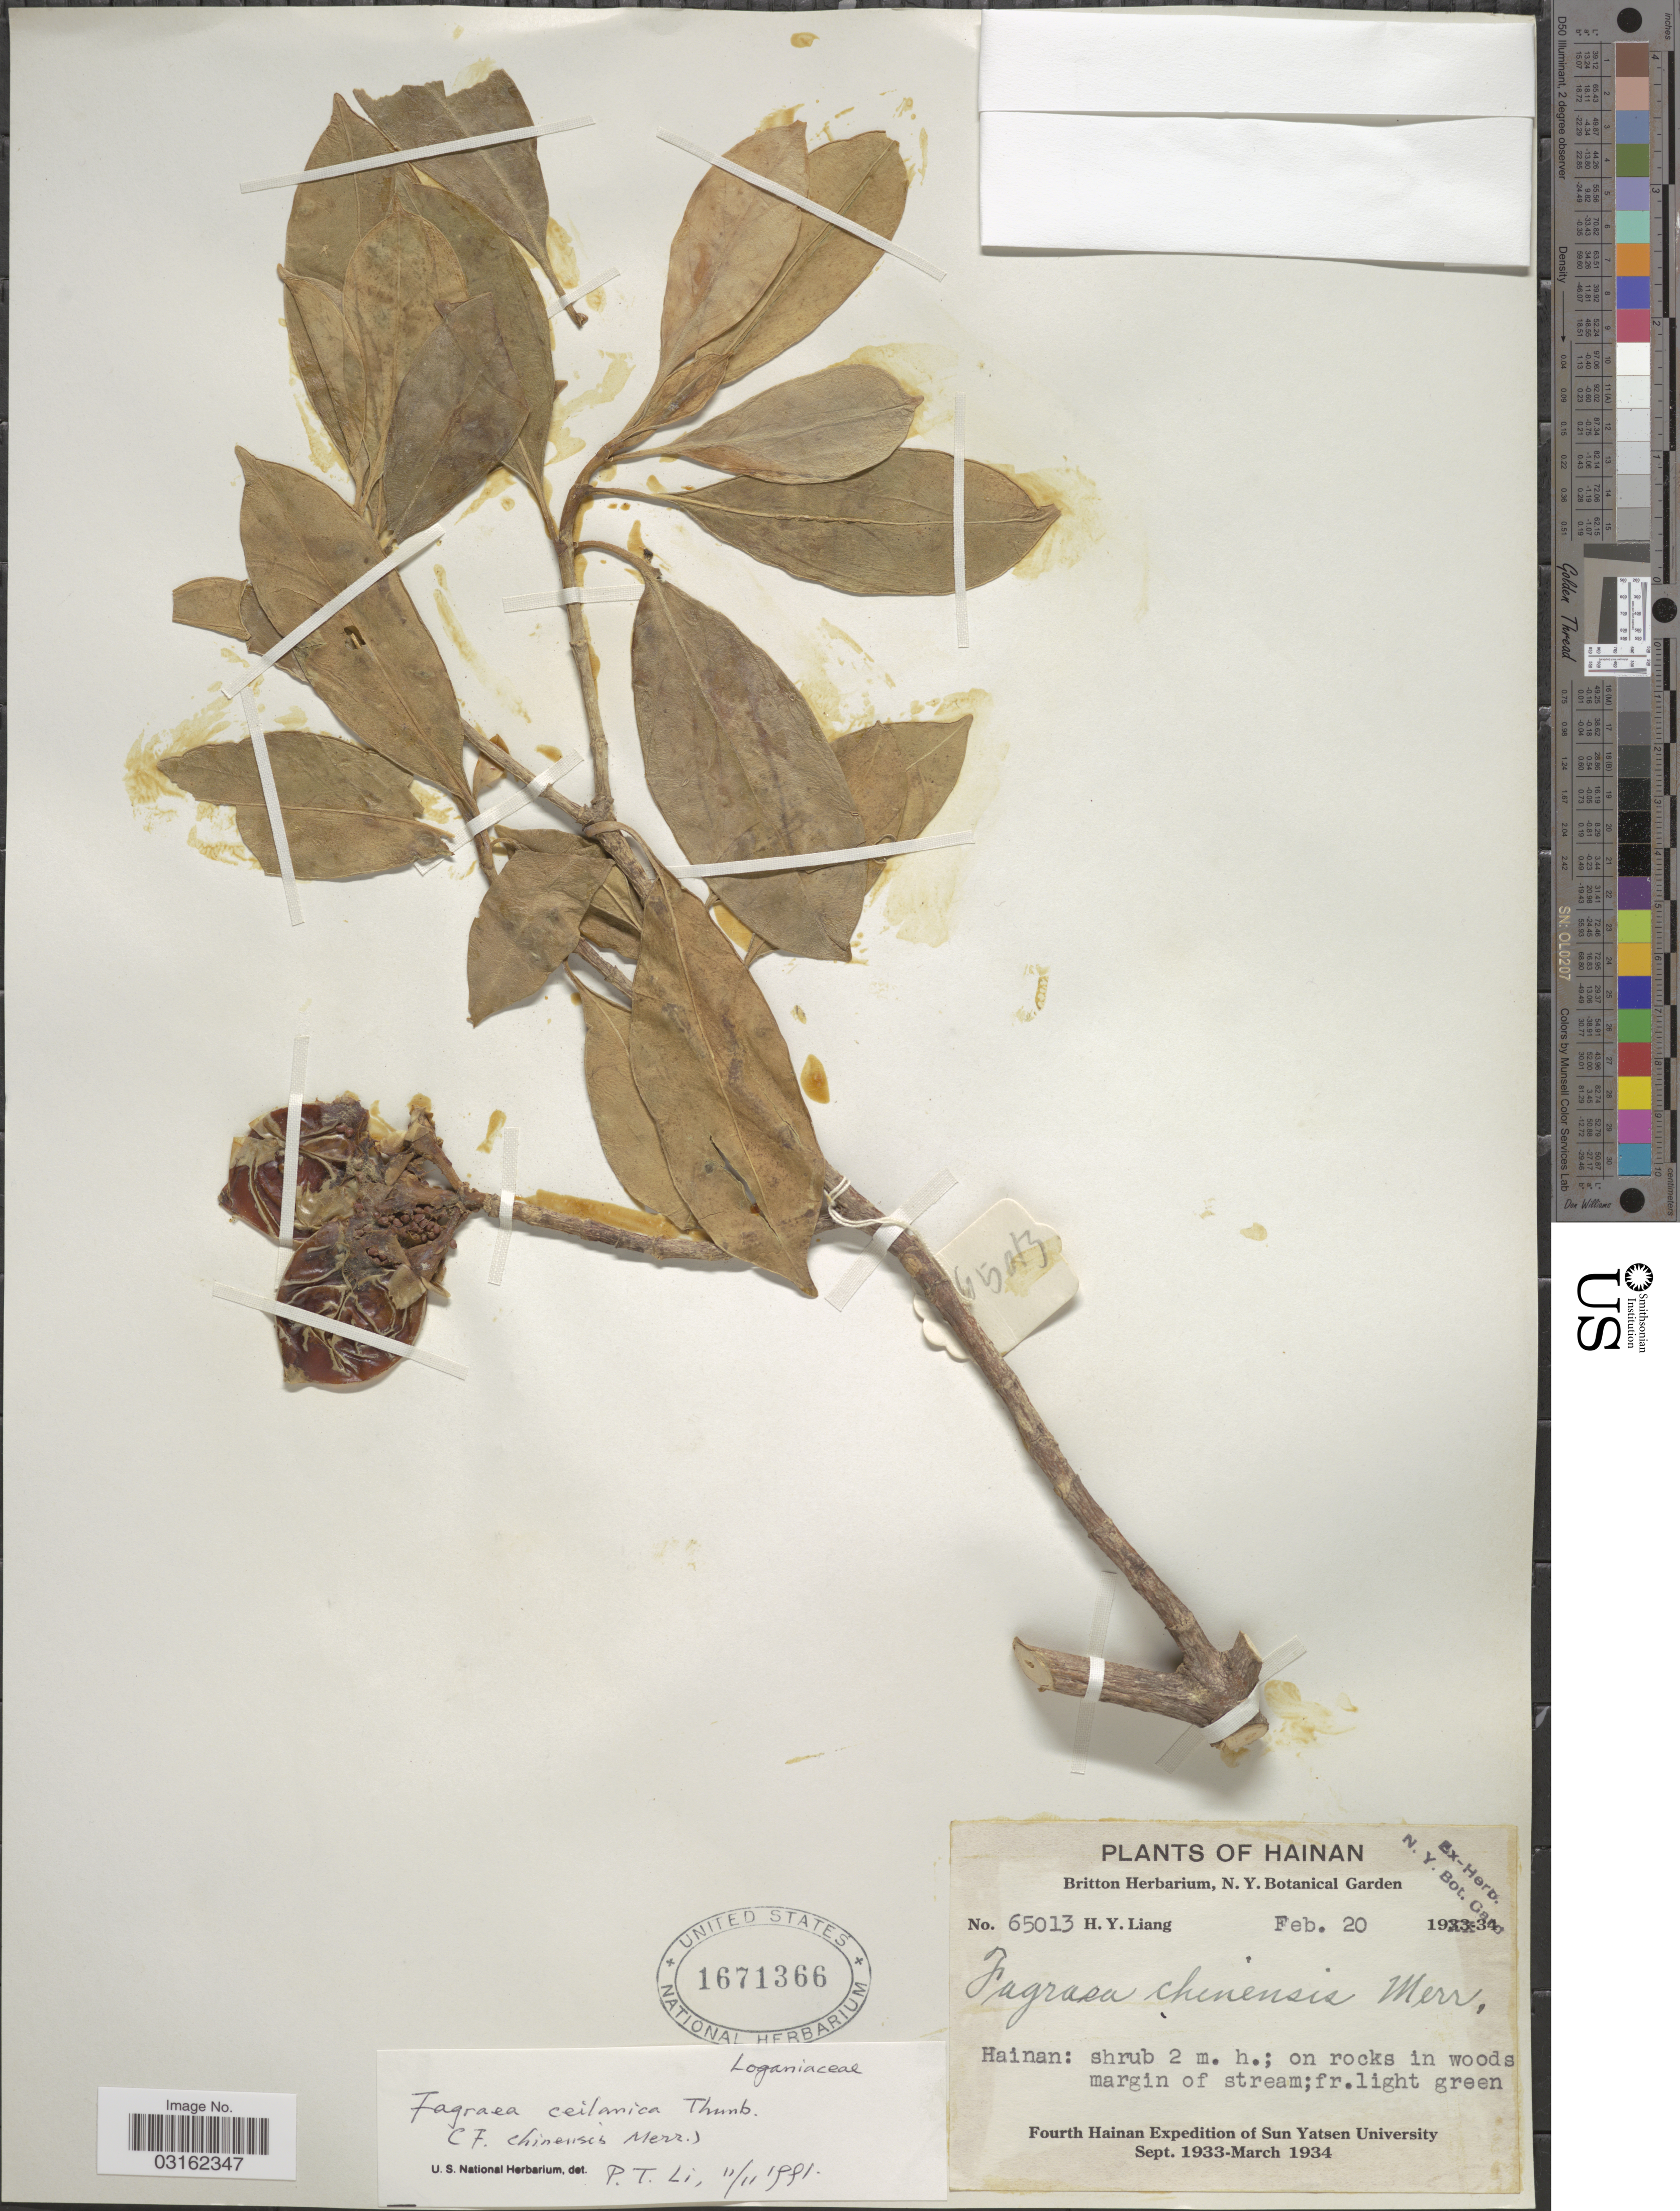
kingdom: Plantae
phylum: Tracheophyta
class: Magnoliopsida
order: Gentianales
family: Gentianaceae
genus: Fagraea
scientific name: Fagraea ceilanica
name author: Thunb.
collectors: H. Y. Liang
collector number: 65013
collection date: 1934-02-20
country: China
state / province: Hainan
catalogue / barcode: US 1671366